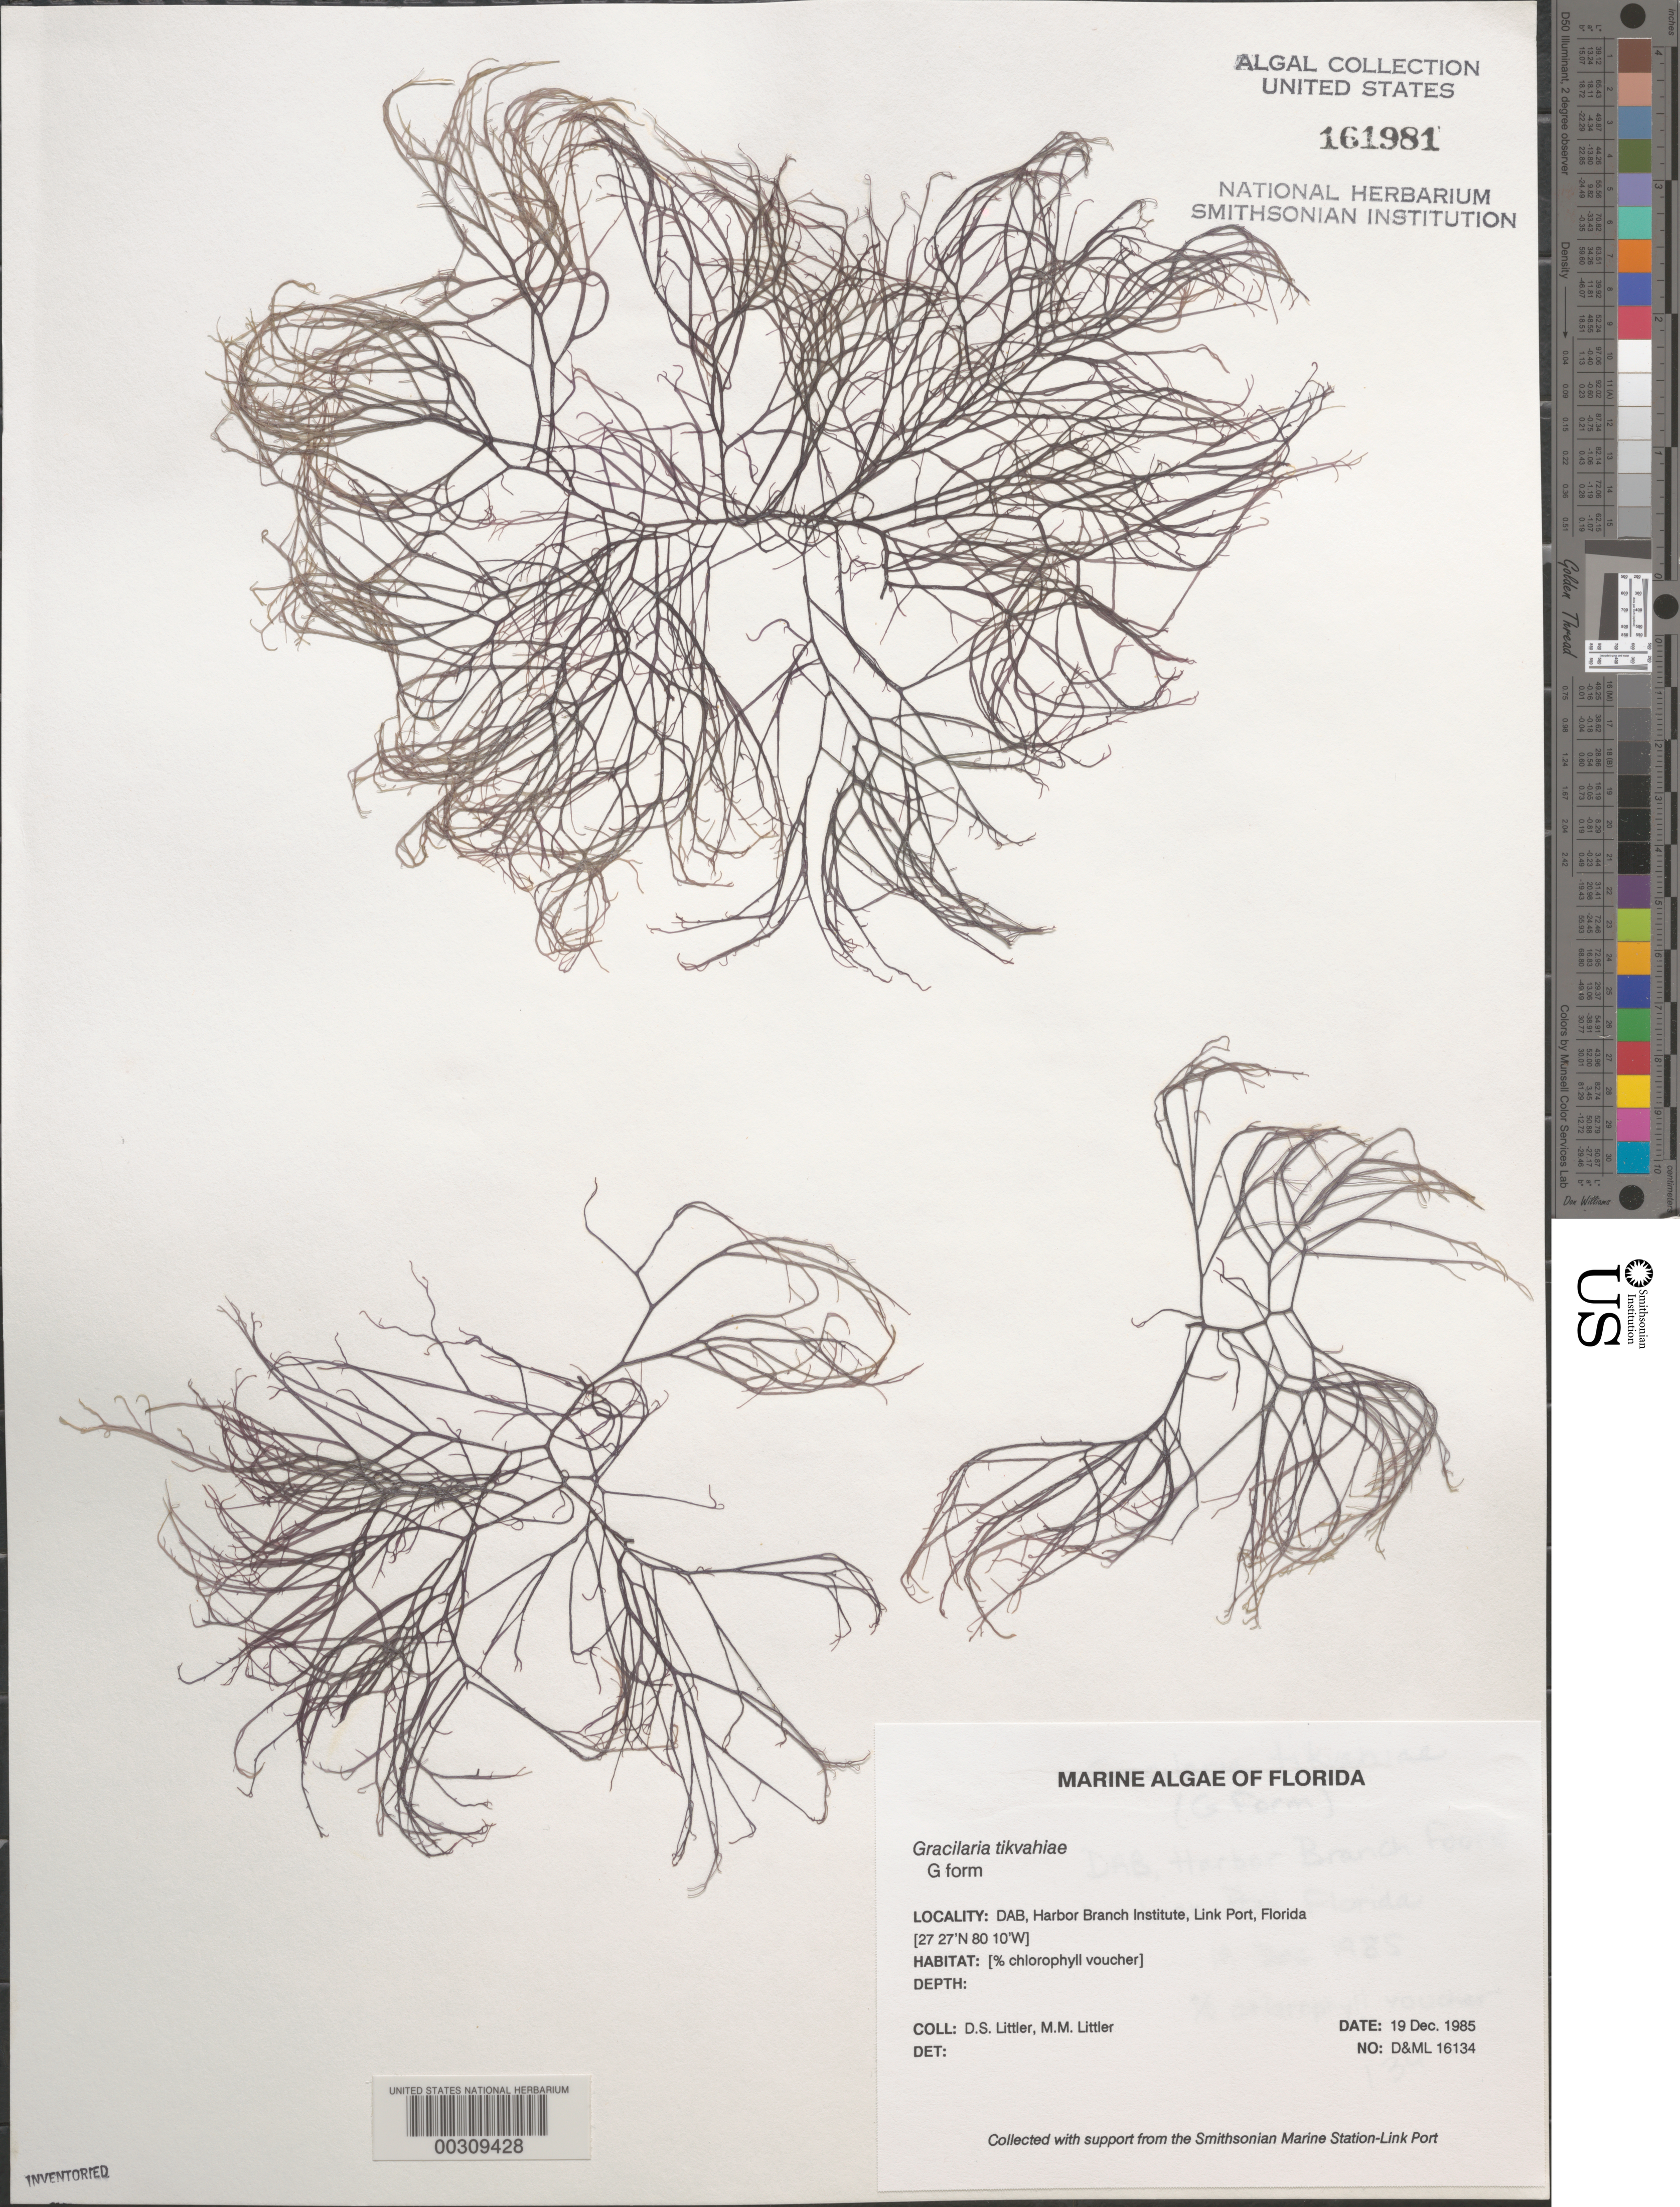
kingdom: Plantae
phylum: Rhodophyta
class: Florideophyceae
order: Gracilariales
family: Gracilariaceae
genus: Gracilaria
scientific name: Gracilaria tikvahiae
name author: McLachlan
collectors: D. S. Littler & M. M. Littler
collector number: D&ML 16134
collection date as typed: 19 Dec 1985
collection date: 1985-12-19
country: United States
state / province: Florida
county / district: Saint Lucie County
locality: Harbor Branch Oceanographic Institutue, Link Port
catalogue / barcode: US 161981